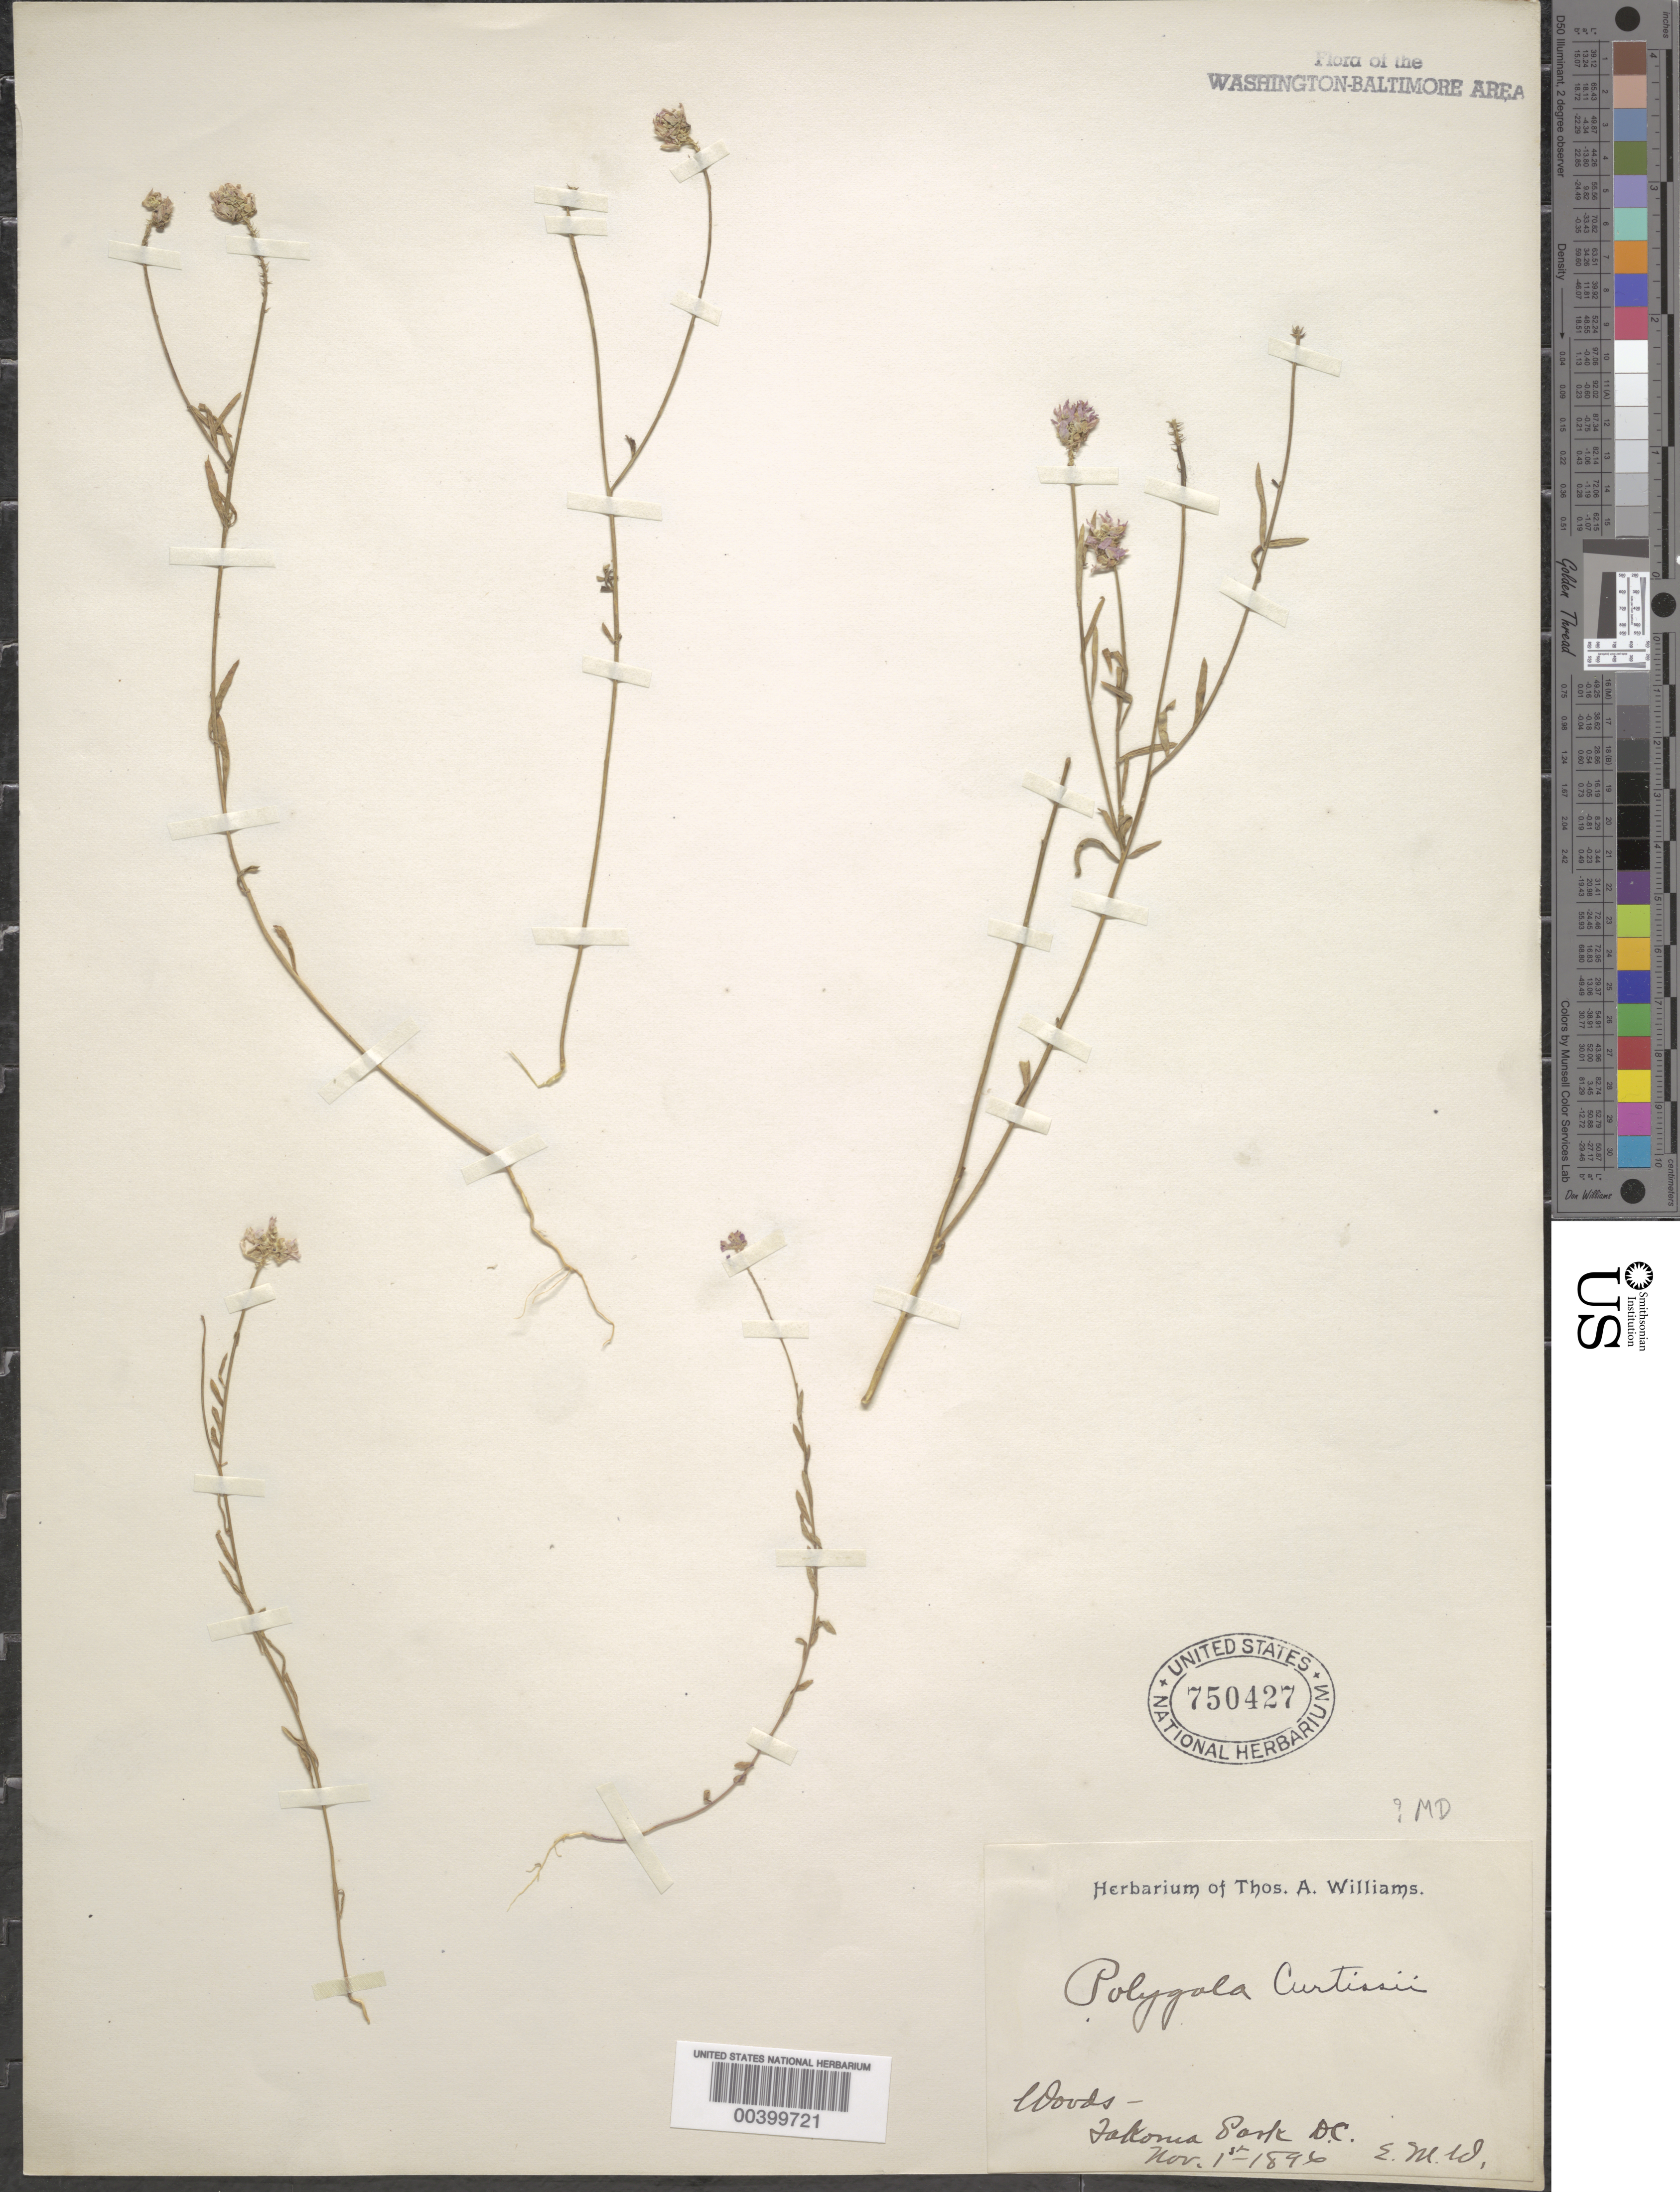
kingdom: Plantae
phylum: Tracheophyta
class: Magnoliopsida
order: Fabales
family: Polygalaceae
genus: Polygala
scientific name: Polygala curtissii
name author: A. Gray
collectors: T. A. Williams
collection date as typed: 01 Nov 1896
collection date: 1896-11-01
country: United States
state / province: Maryland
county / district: Montgomery / Prince George's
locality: Takoma Park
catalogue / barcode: US 750427